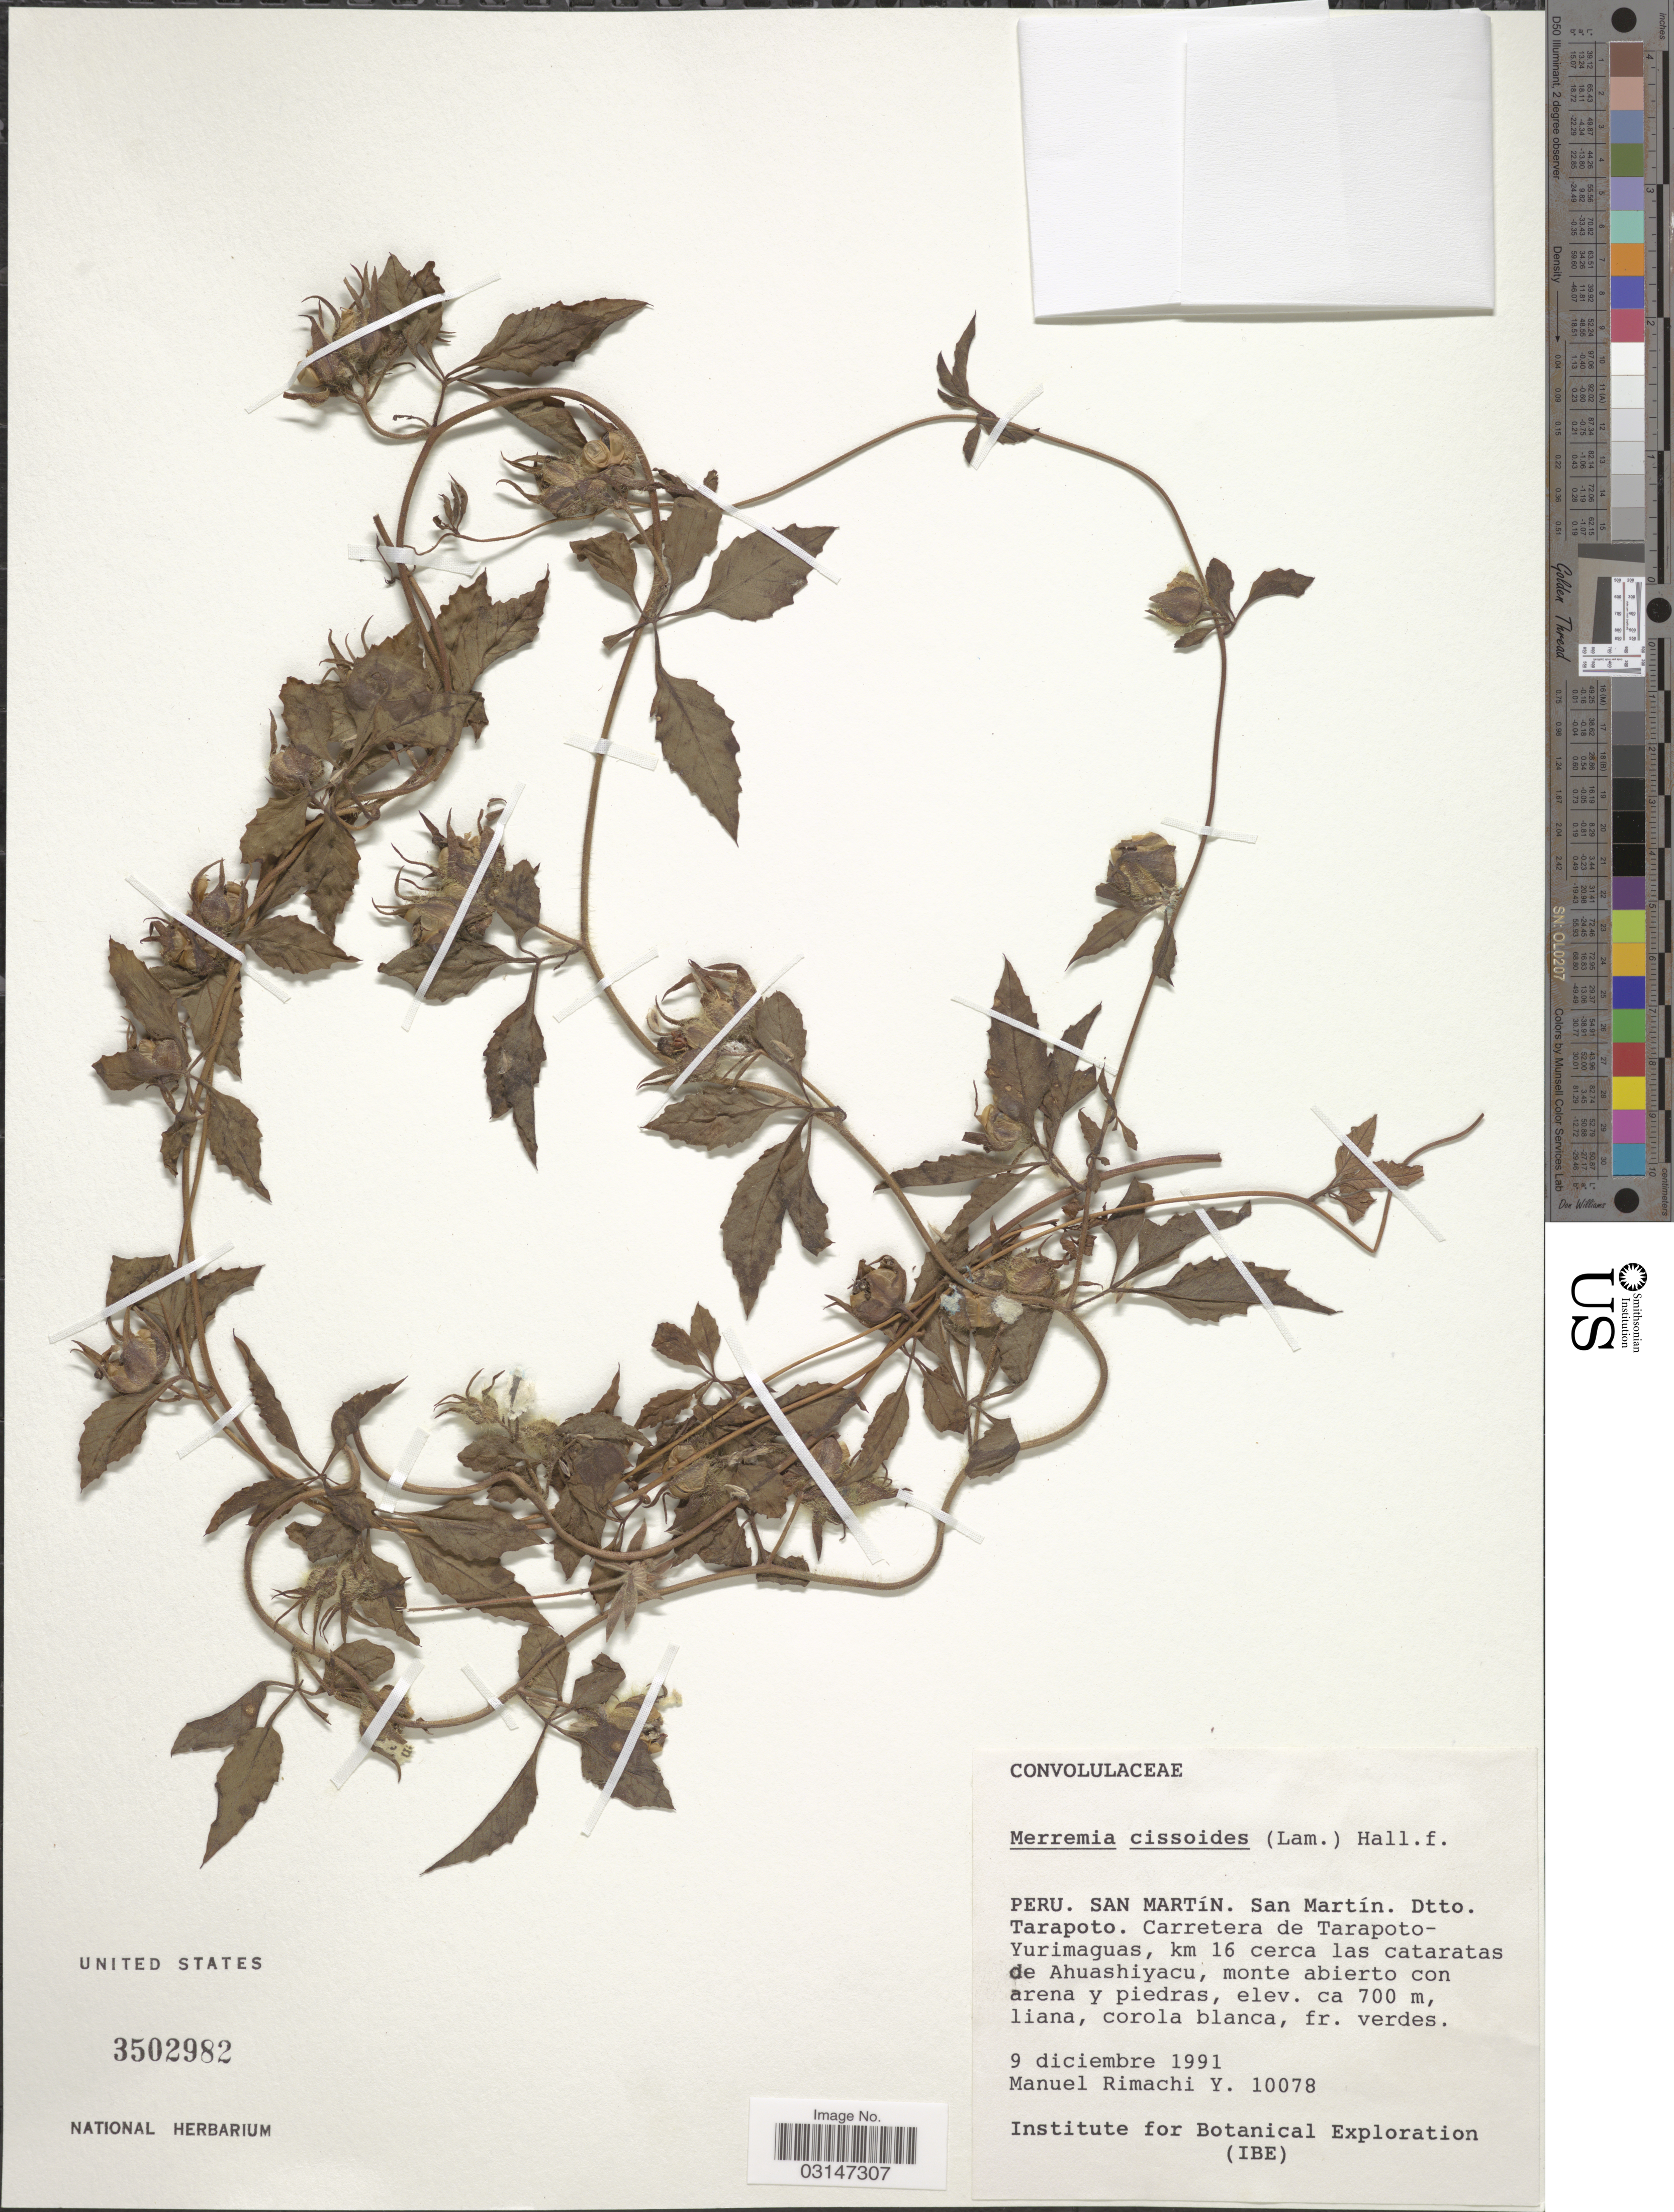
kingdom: Plantae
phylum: Tracheophyta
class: Magnoliopsida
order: Solanales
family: Convolvulaceae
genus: Distimake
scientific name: Distimake cissoides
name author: (Lam.) A. R. Simões & Staples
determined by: Strong, Mark T., (BOT), Smithsonian Institution - National Museum of Natural History (UNITED STATES)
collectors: M. Rimachi Y.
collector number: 10078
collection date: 1991-12-09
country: Peru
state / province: San Martín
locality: San Martín. Dtto. Tarapoto. Carretera de Tarapoto-Yurimaguas, km 16 cerca las cataratas de Ahuashiyacu, monte abierto con arena y piedras.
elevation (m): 700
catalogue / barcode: US 3502982